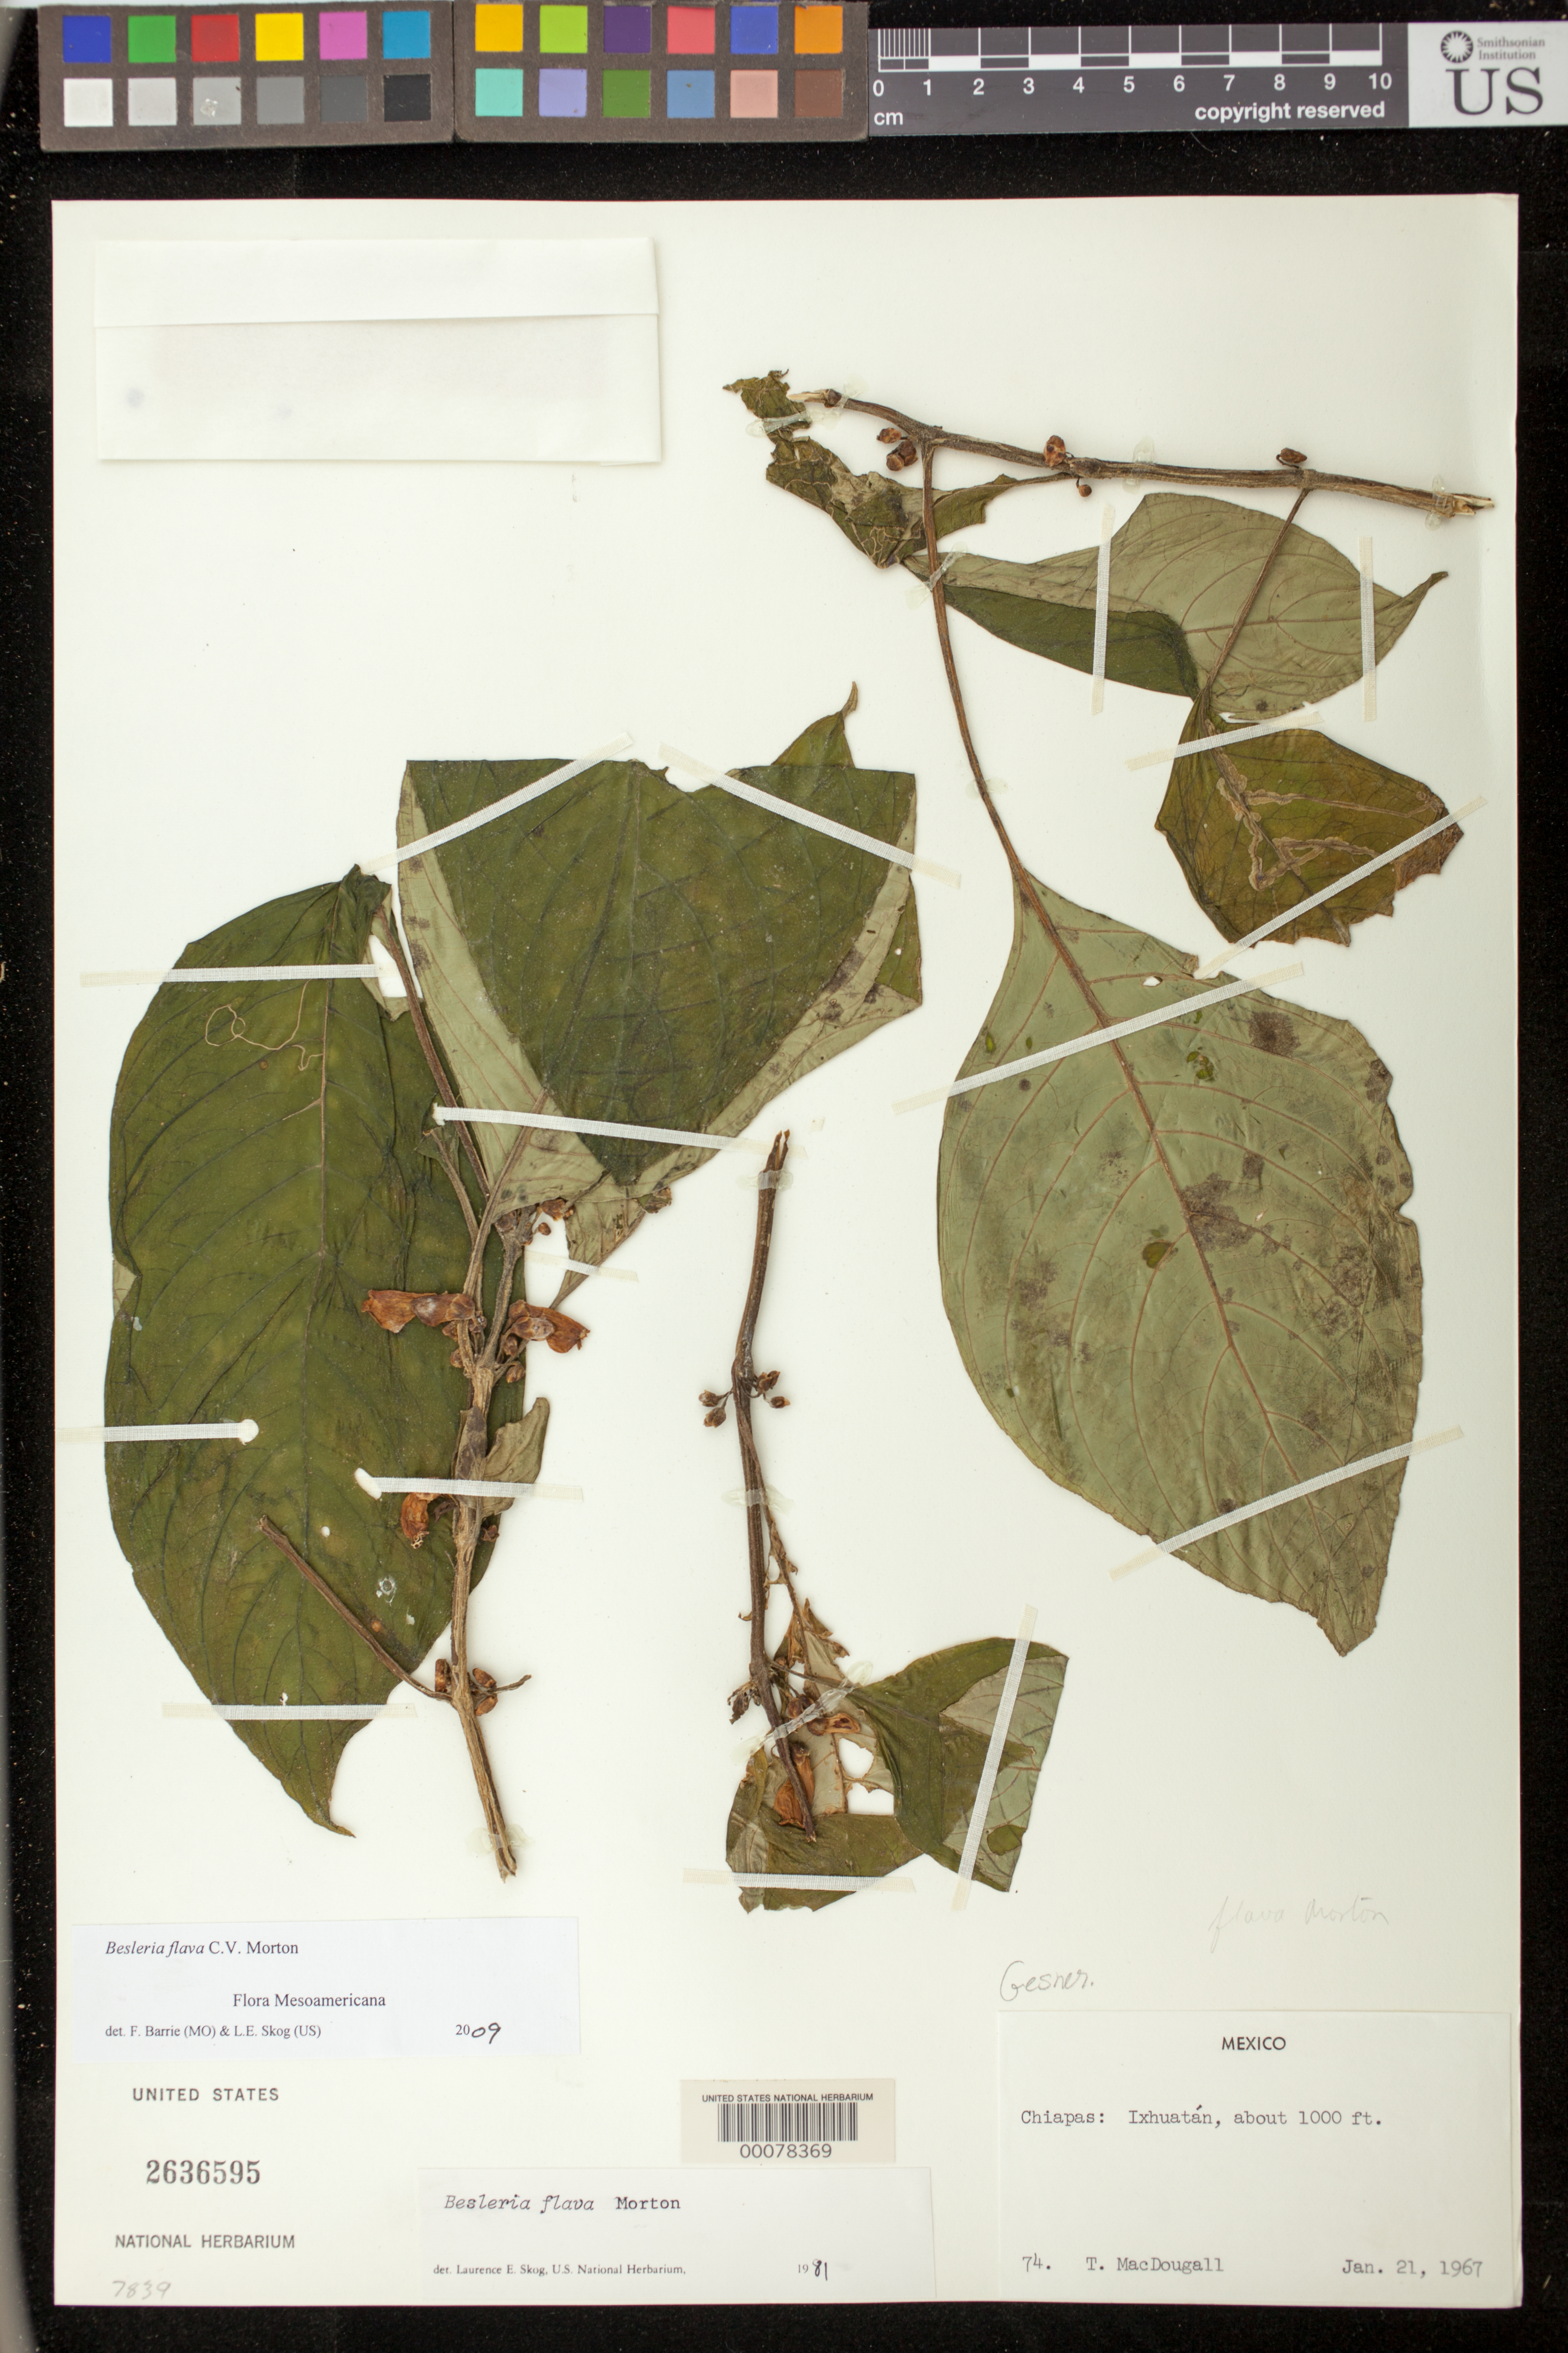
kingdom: Plantae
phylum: Tracheophyta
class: Magnoliopsida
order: Lamiales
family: Gesneriaceae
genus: Besleria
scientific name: Besleria flava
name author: C.V. Morton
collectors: T. Macdougall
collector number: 74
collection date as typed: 21 Jan 1967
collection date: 1967-01-21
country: Mexico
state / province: Chiapas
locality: Ixhuatan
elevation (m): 305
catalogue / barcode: US 2636595